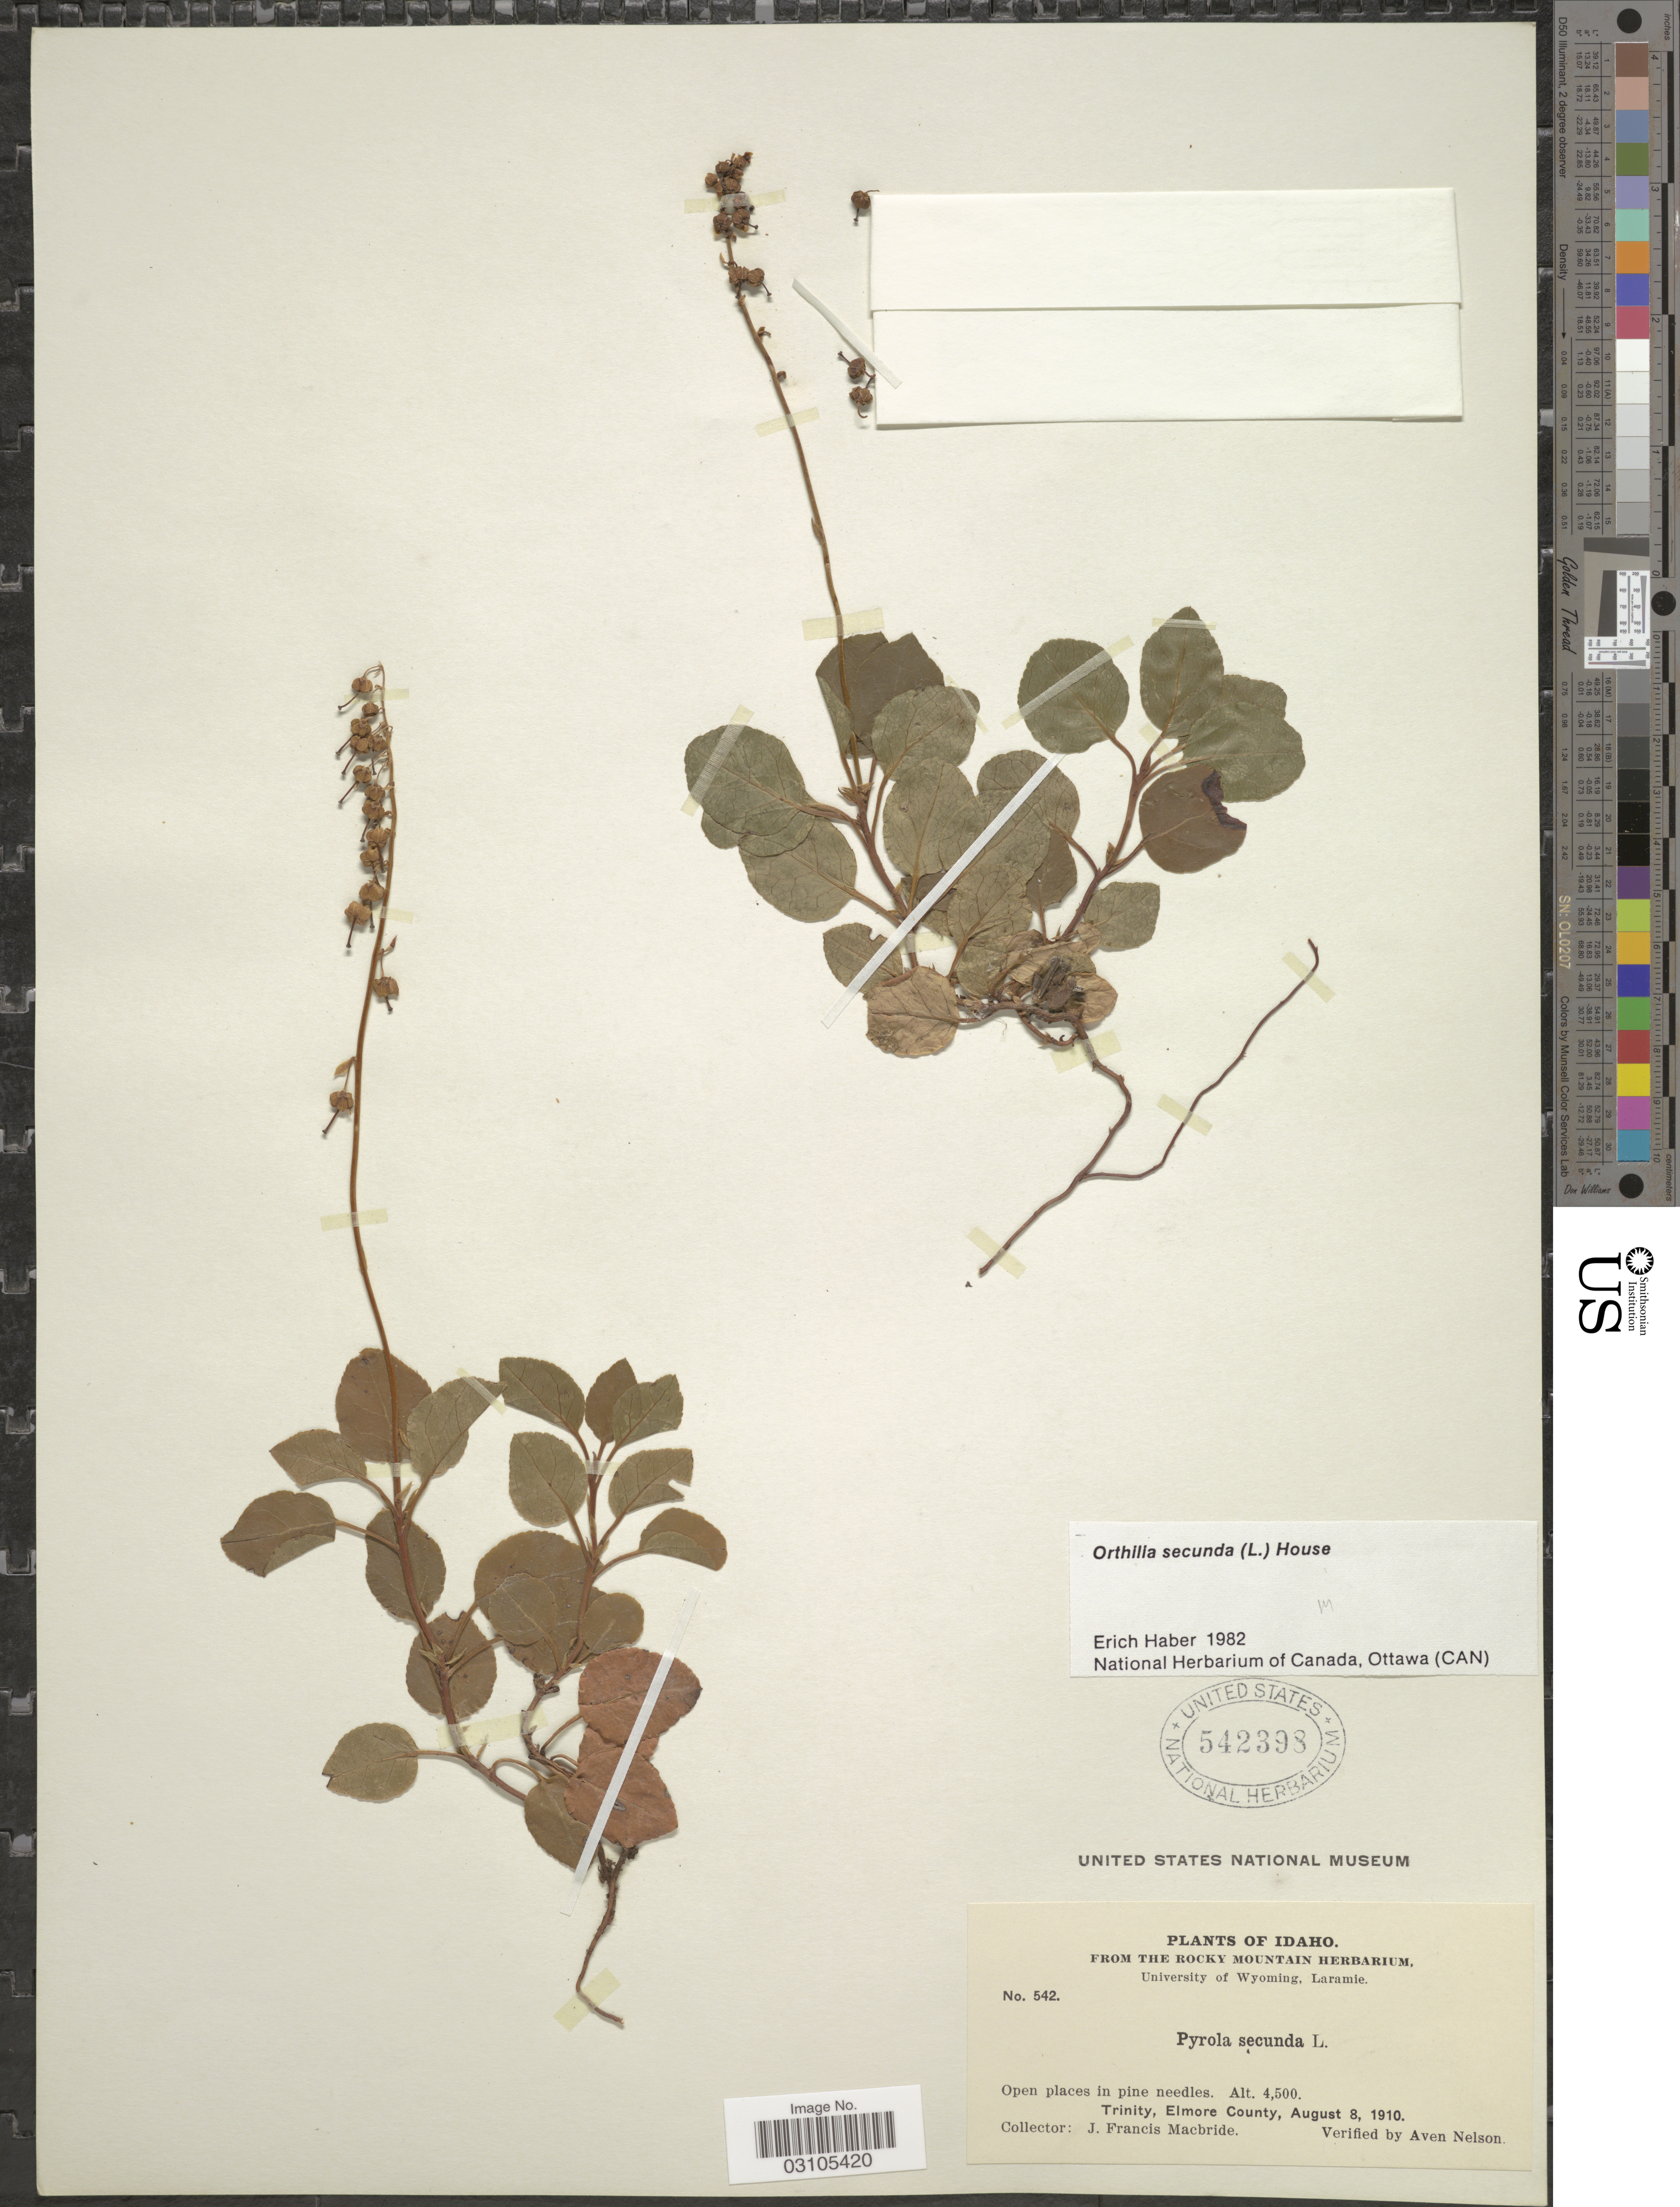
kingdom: Plantae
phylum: Tracheophyta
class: Magnoliopsida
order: Ericales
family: Ericaceae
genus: Orthilia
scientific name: Orthilia secunda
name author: (L.) House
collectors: J. F. Macbride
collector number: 542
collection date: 1910-08-08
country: United States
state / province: Idaho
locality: Trinity, Elmore County.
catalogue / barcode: US 542398